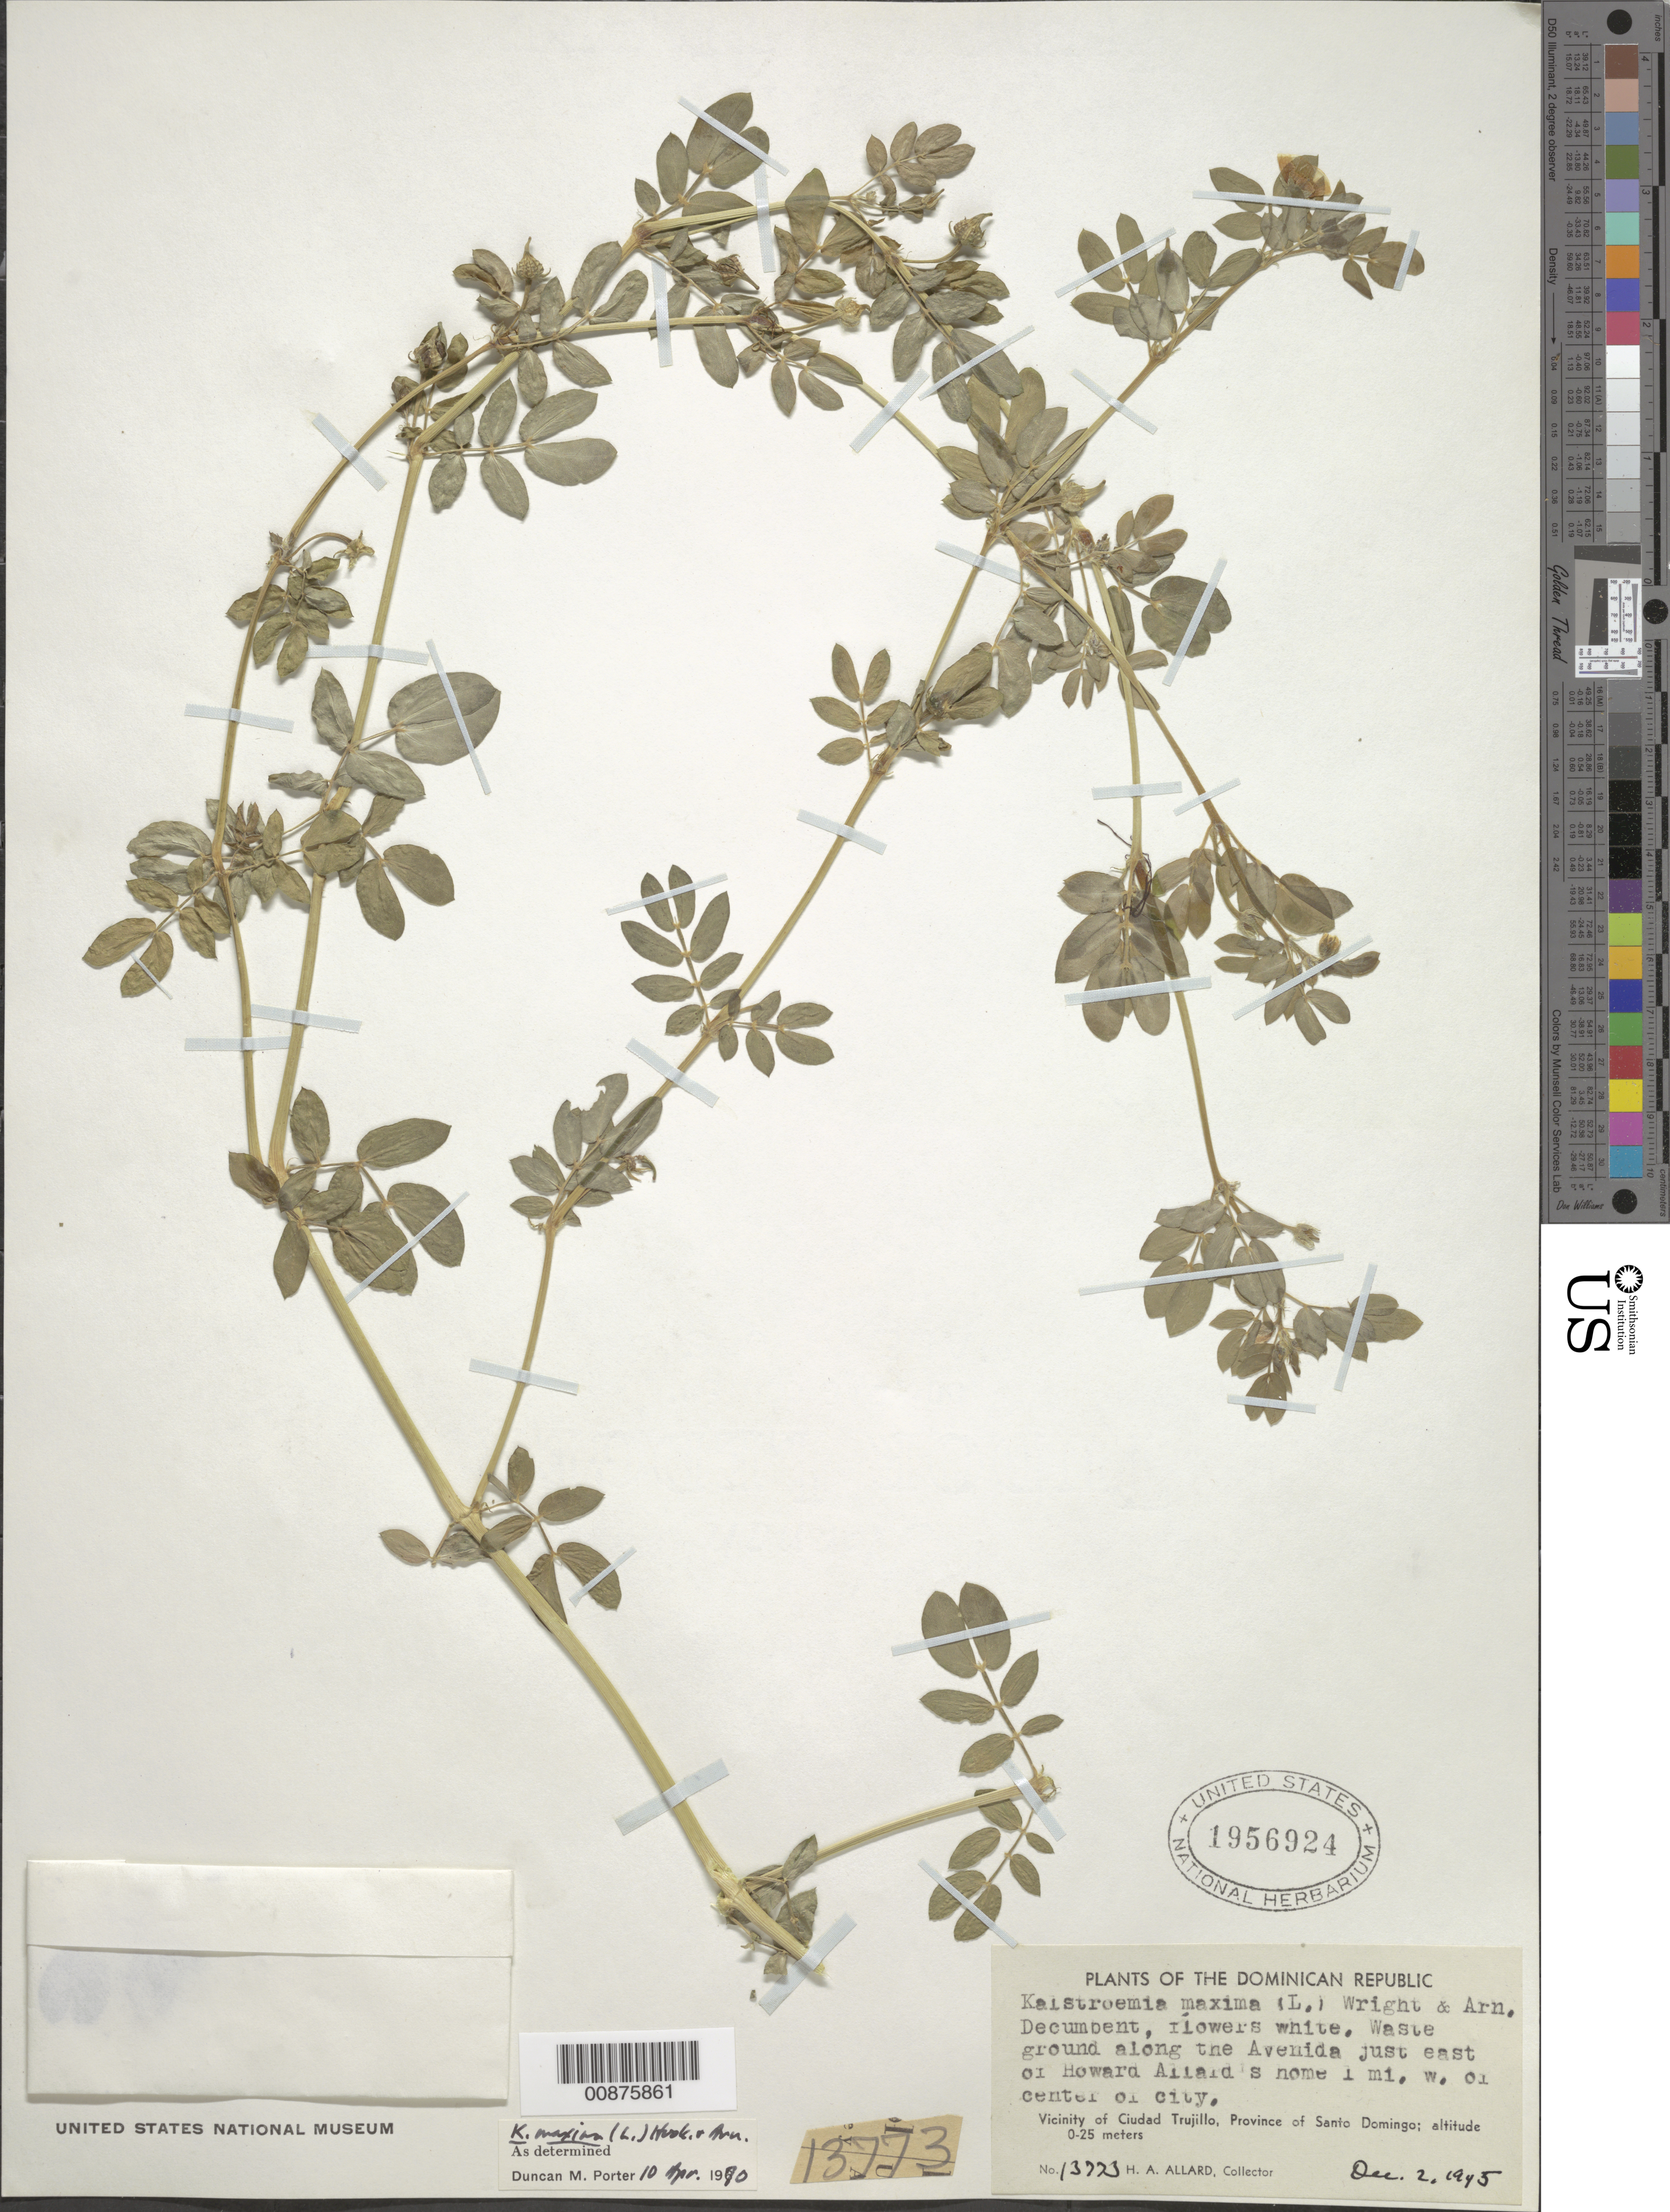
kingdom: Plantae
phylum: Tracheophyta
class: Magnoliopsida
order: Zygophyllales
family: Zygophyllaceae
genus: Kallstroemia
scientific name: Kallstroemia maxima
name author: (L.) Hook. & Arn.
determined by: Porter, D. M.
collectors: H. A. Allard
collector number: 13773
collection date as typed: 02 Dec 1945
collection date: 1945-12-02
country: Dominican Republic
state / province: Distrito Nacional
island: Hispaniola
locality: Vicinity of Santo Domingo City, along the Avenida, just E of Howard Allard's home, 1 mile W of center of city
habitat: Waste ground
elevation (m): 0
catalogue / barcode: US 1956924